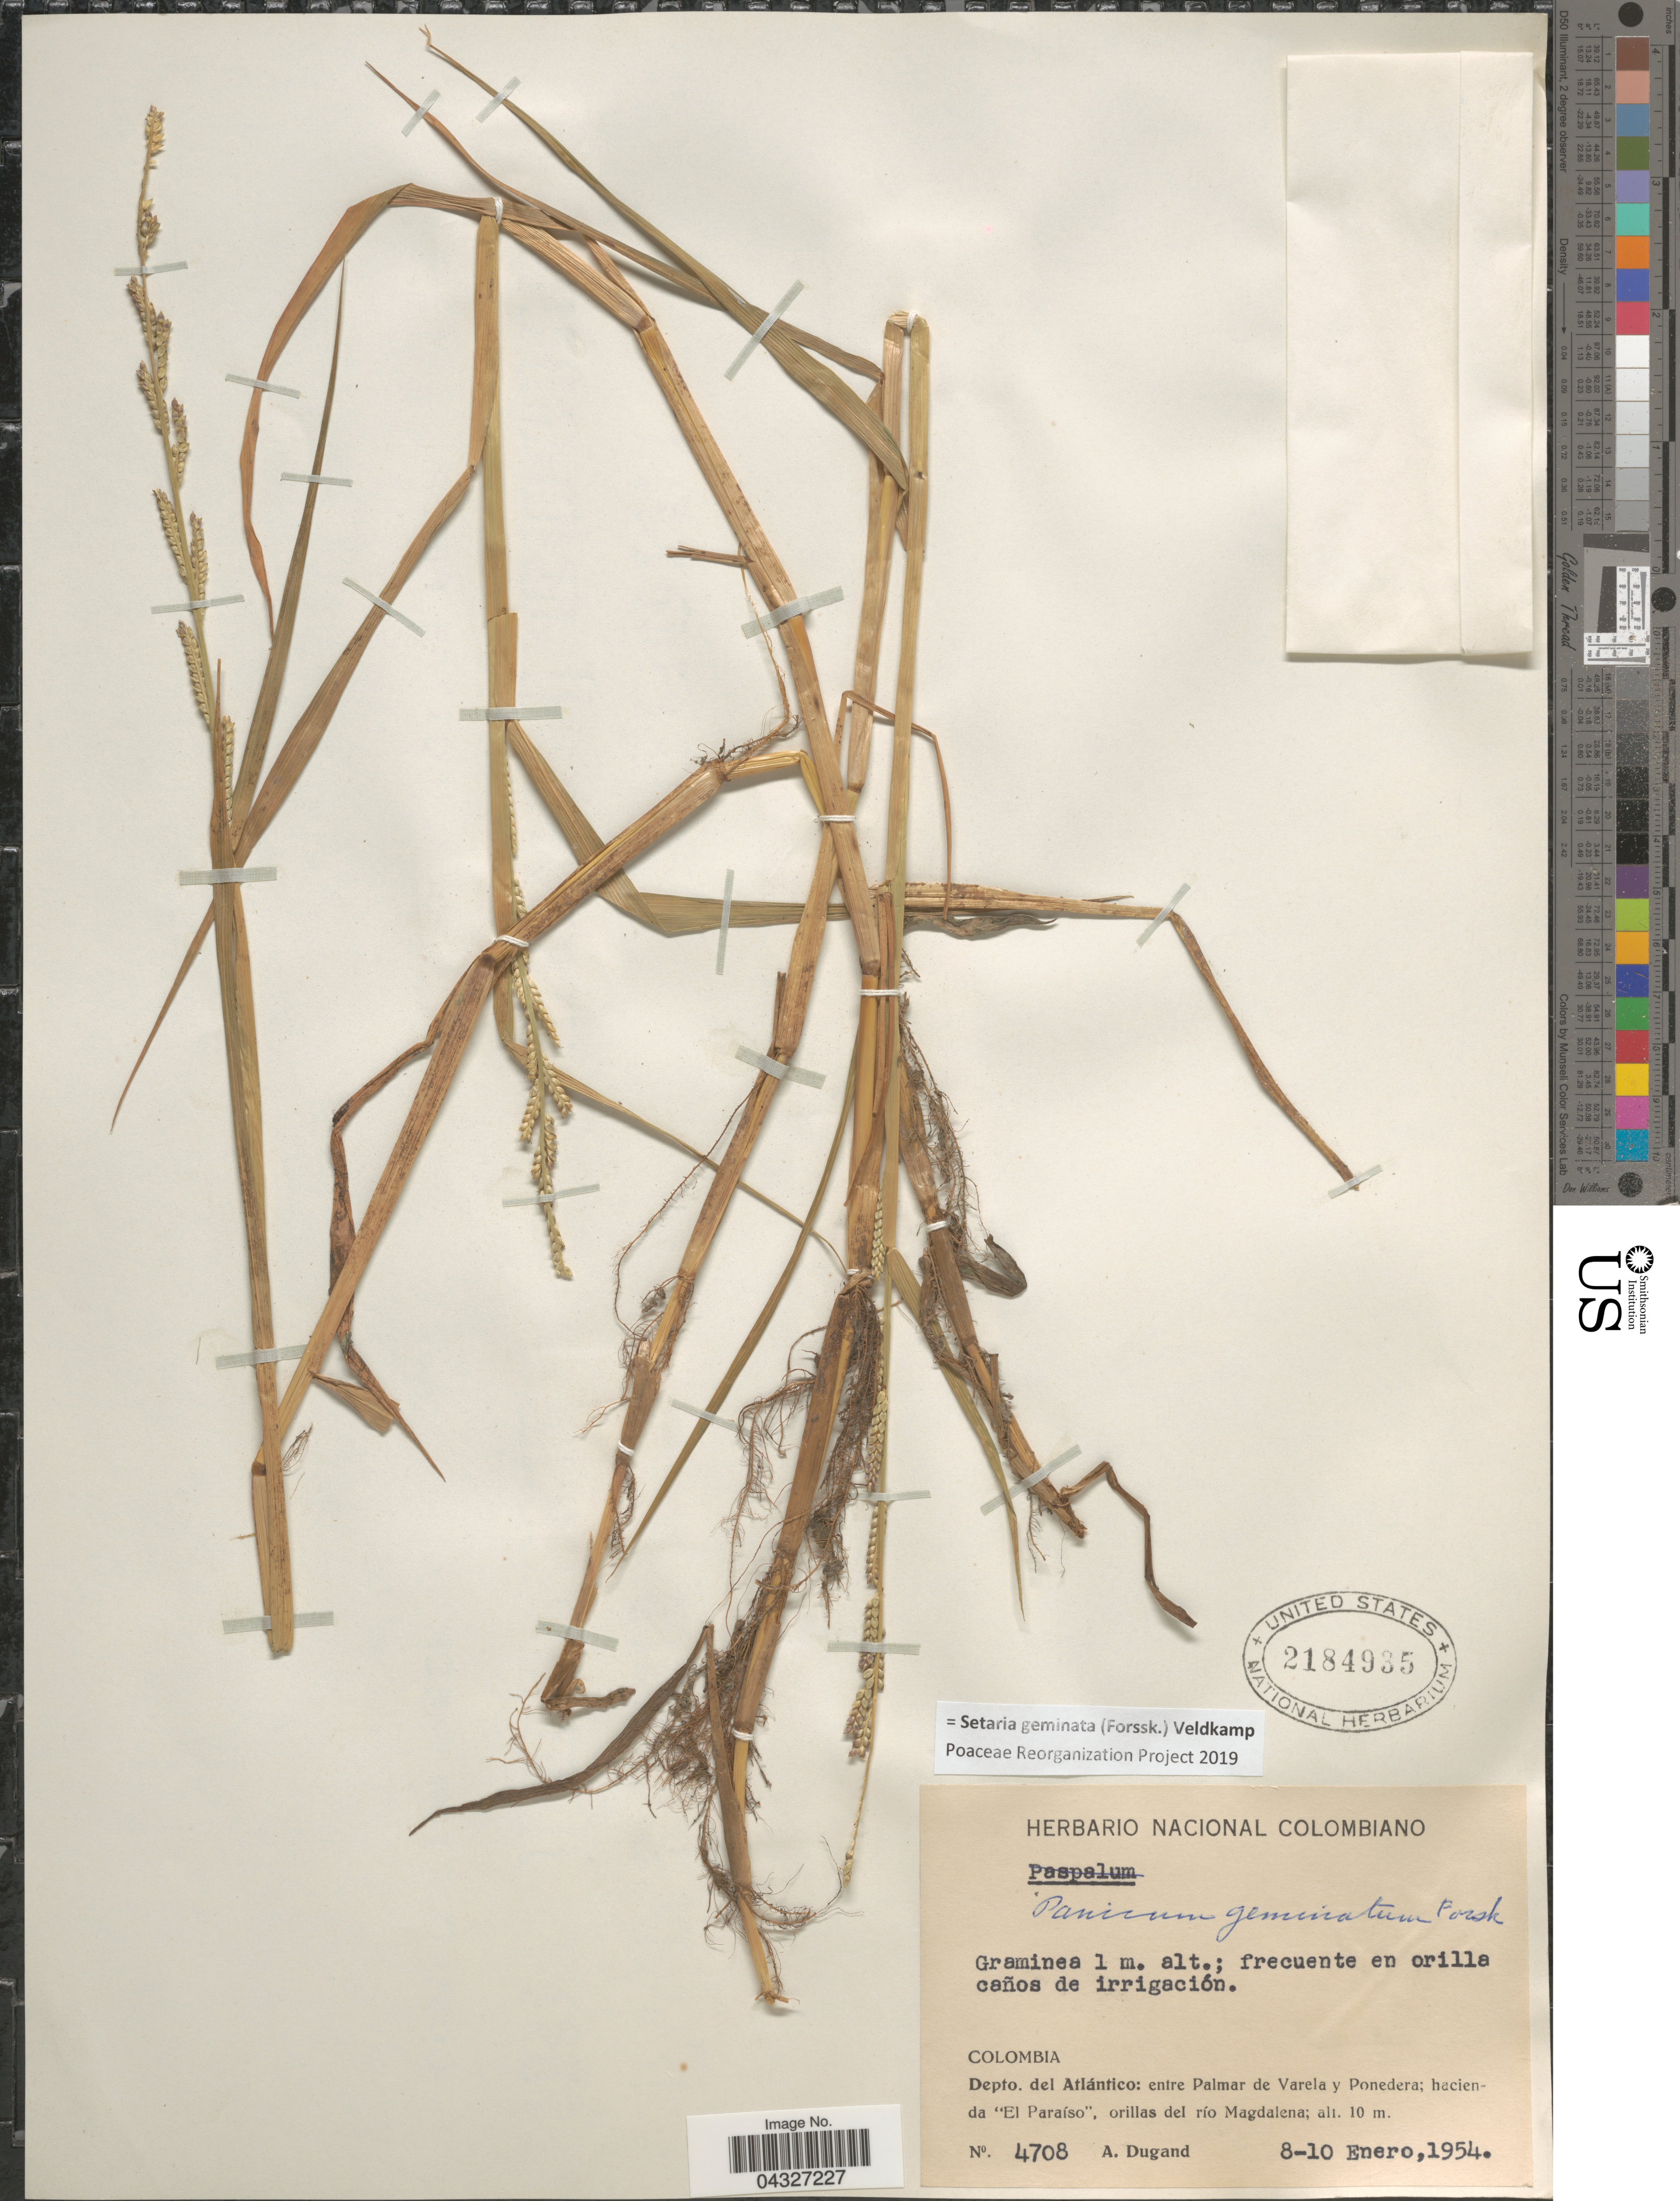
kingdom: Plantae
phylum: Tracheophyta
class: Liliopsida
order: Poales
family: Poaceae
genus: Setaria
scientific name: Setaria geminata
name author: (Forssk.) Veldkamp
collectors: A. Dugand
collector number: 4708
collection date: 1954-01-08/1954-01-10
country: Colombia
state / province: Atlántico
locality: Depto. del Atlántico: entre Palmar de Varela y Ponedera; hacienda "El Paraíso", orillas del río Magdalena.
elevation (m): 10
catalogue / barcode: US 2184935